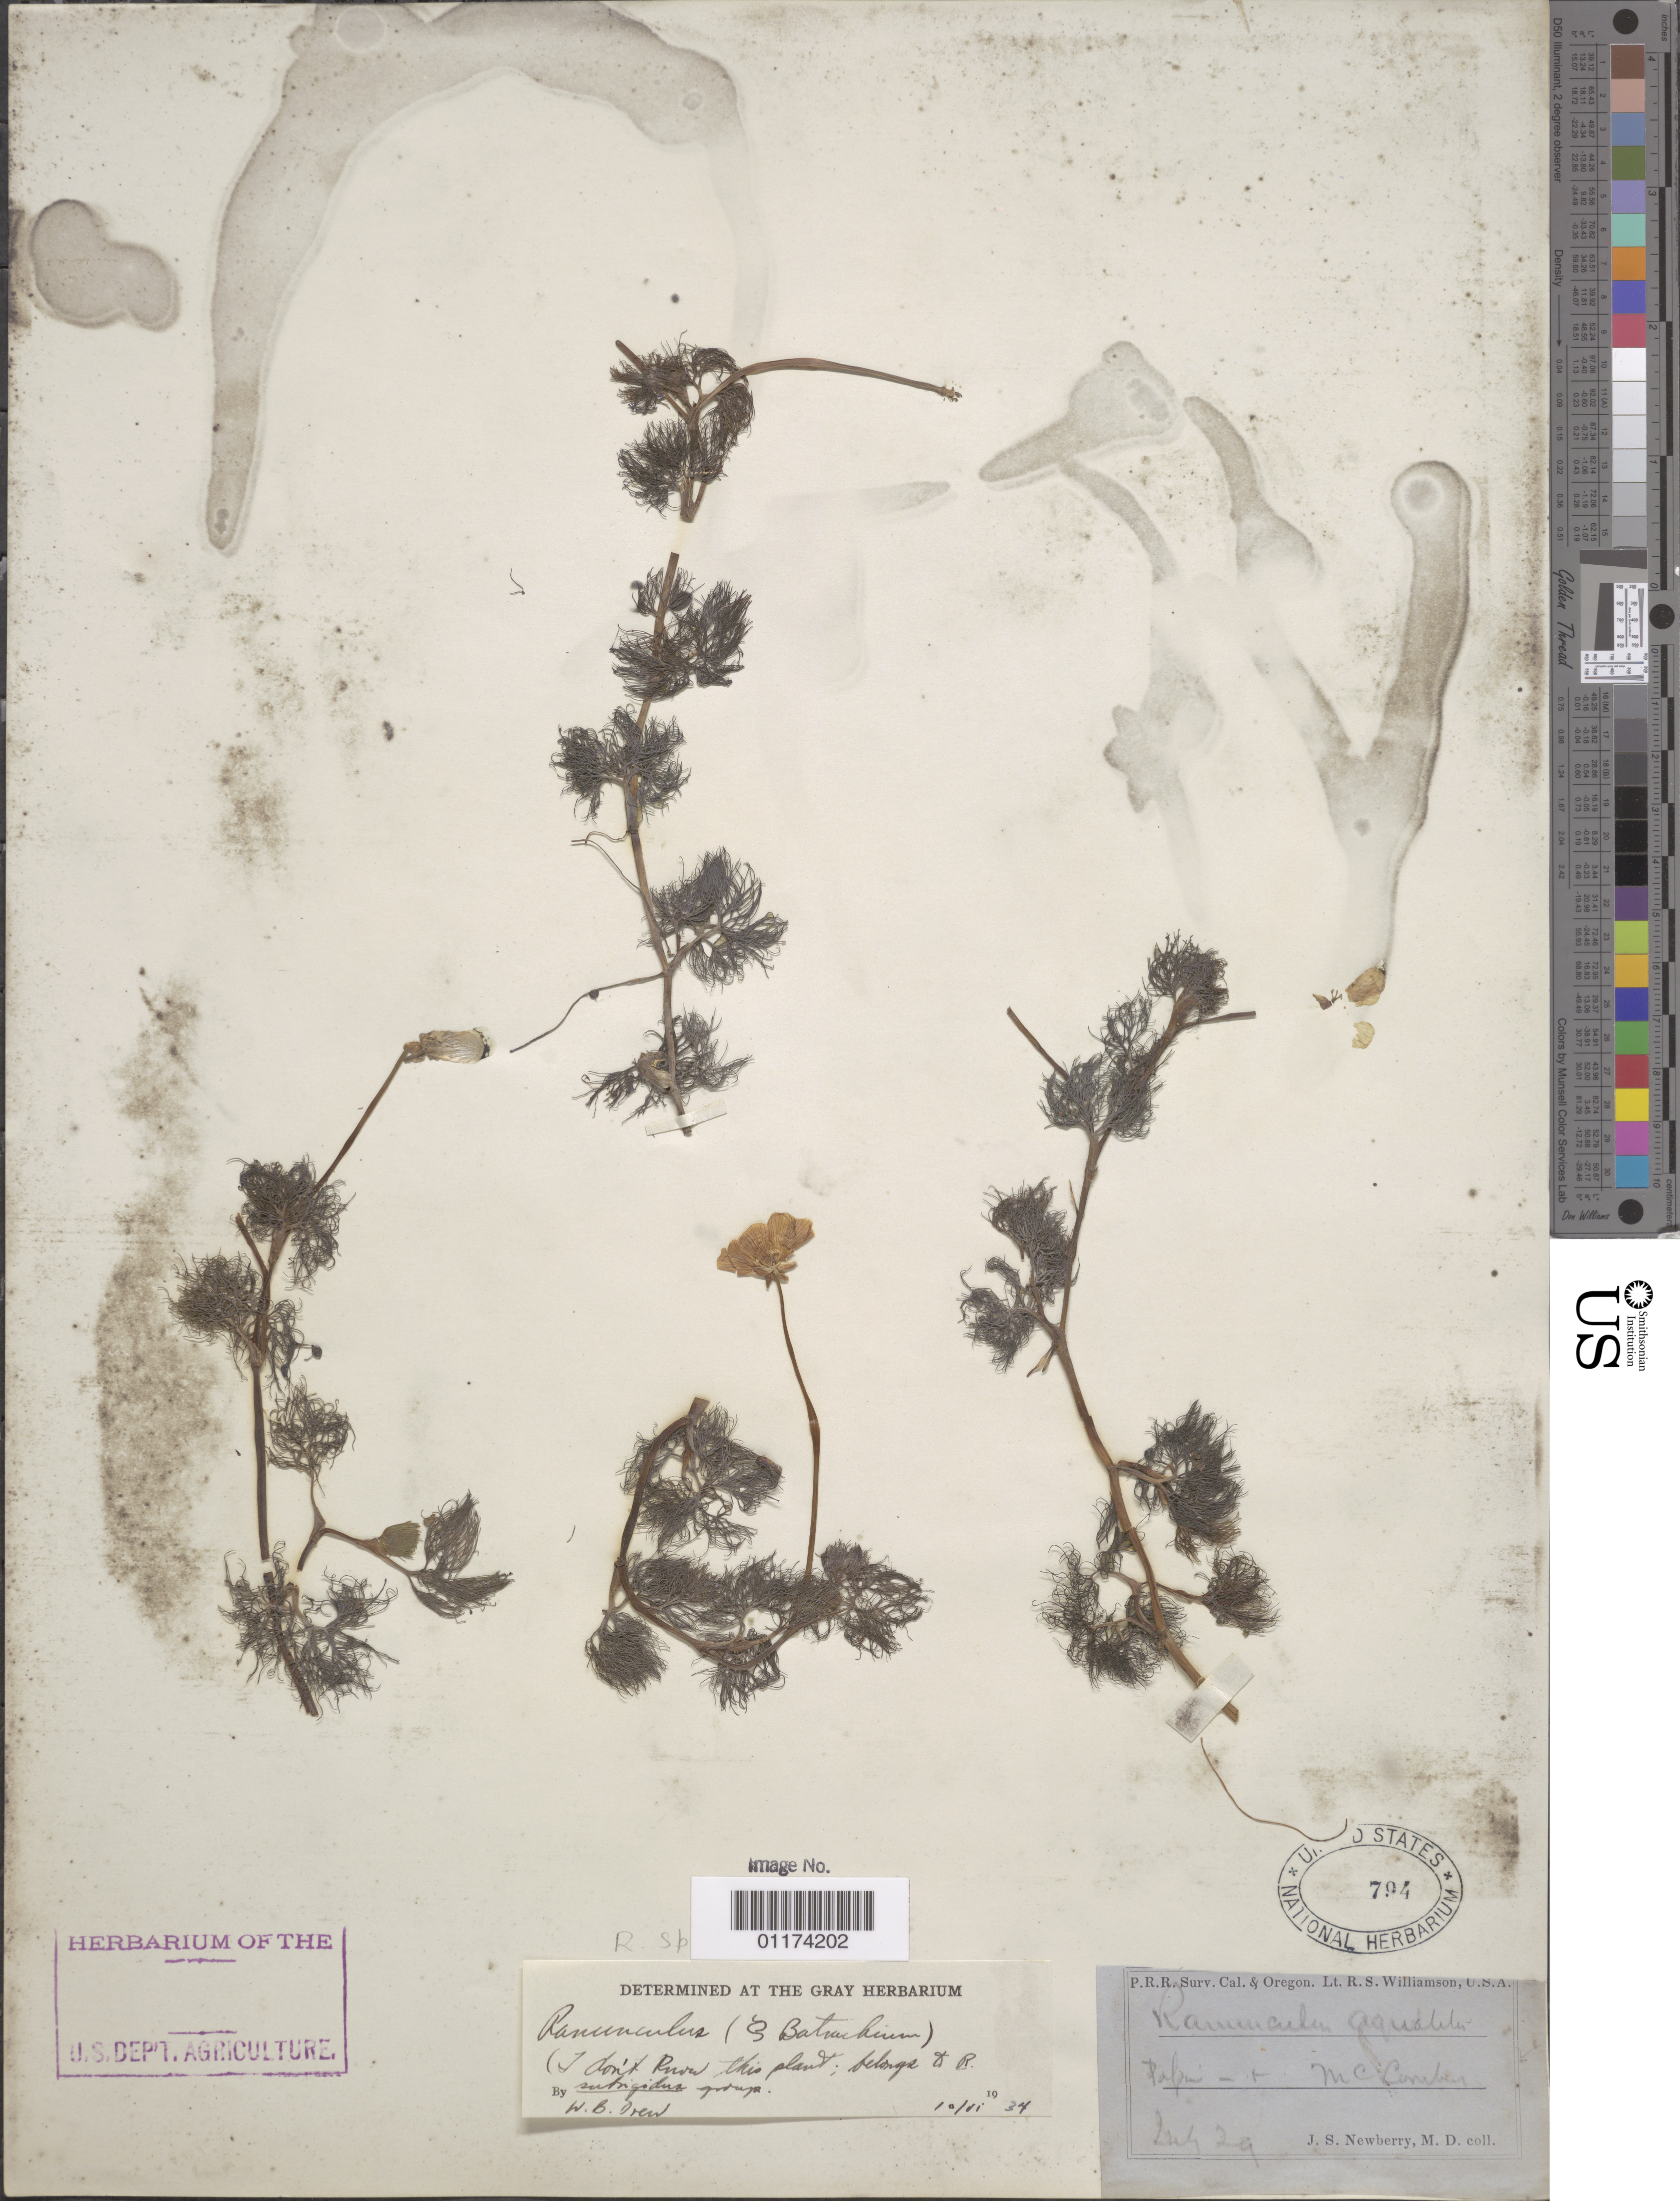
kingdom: Plantae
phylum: Tracheophyta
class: Magnoliopsida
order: Ranunculales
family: Ranunculaceae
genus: Ranunculus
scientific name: Ranunculus sp.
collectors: J. S. Newberry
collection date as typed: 29 Jul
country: United States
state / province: California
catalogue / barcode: US 794